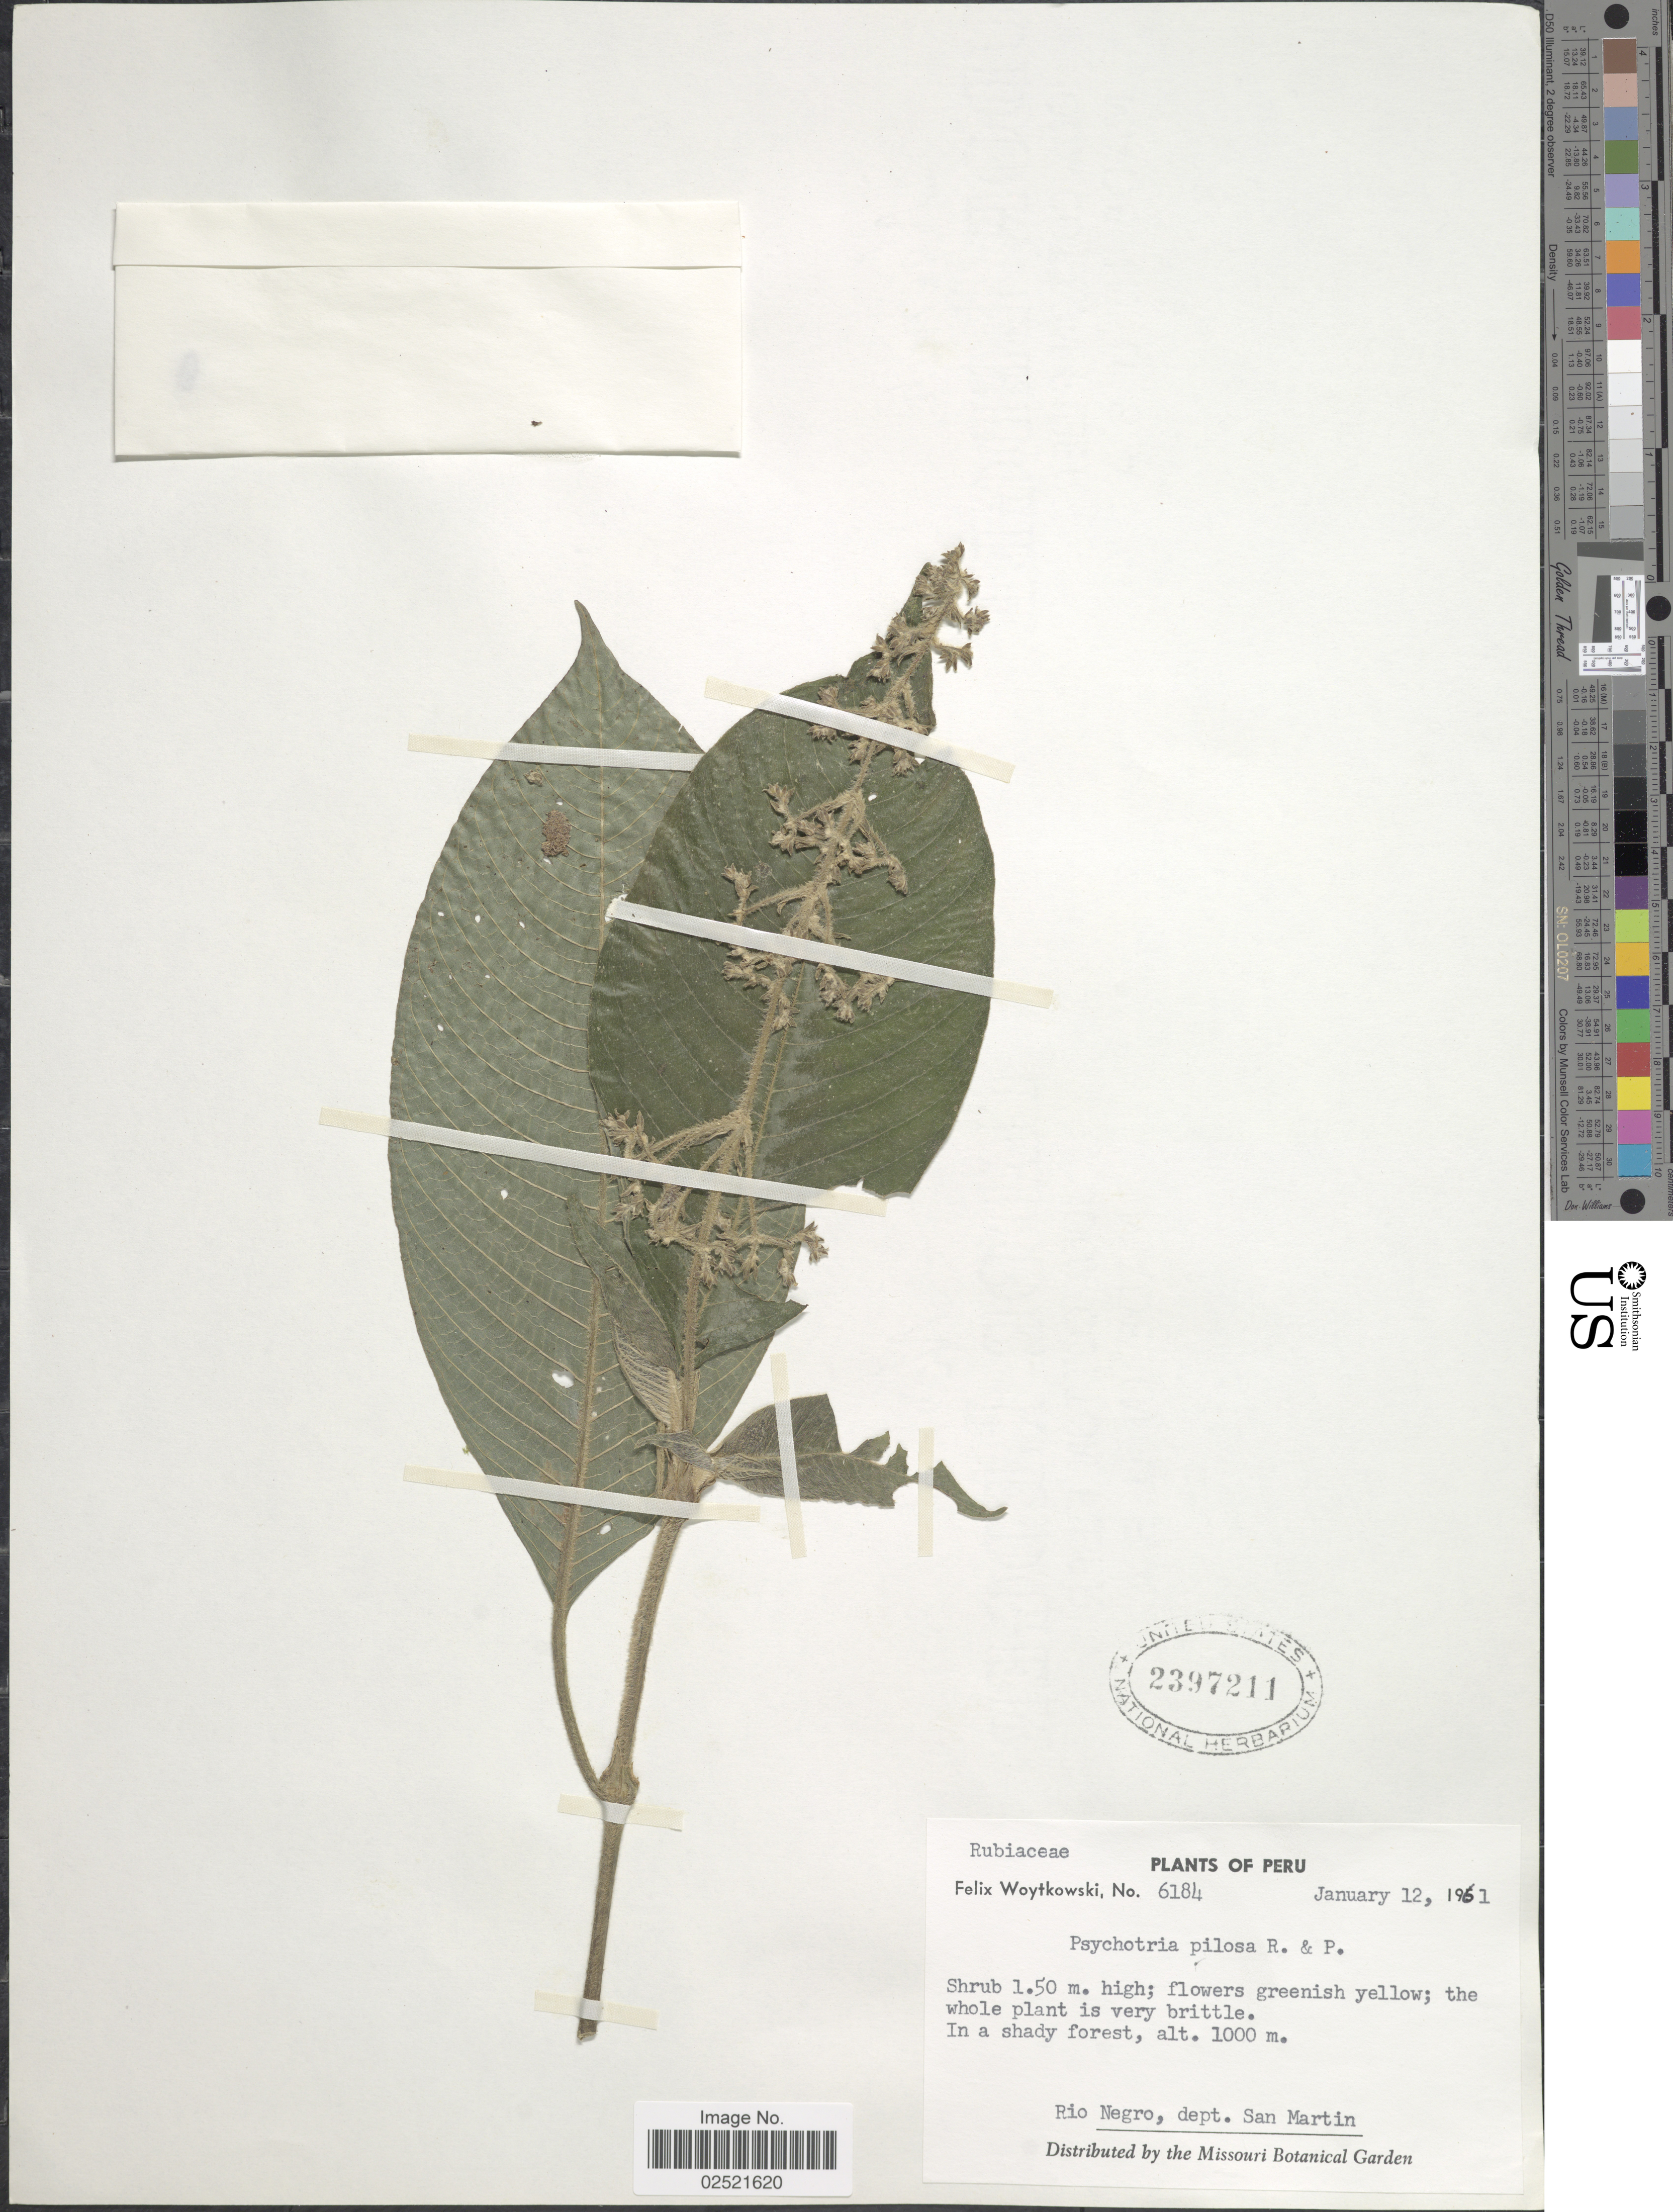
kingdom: Plantae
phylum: Tracheophyta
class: Magnoliopsida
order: Gentianales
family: Rubiaceae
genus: Psychotria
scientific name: Psychotria pilosa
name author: Ruiz & Pav.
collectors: F. Woytkowski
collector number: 6184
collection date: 1961-01-12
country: Peru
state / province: San Martín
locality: Rio Negro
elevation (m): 1000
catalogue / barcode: US 2397211